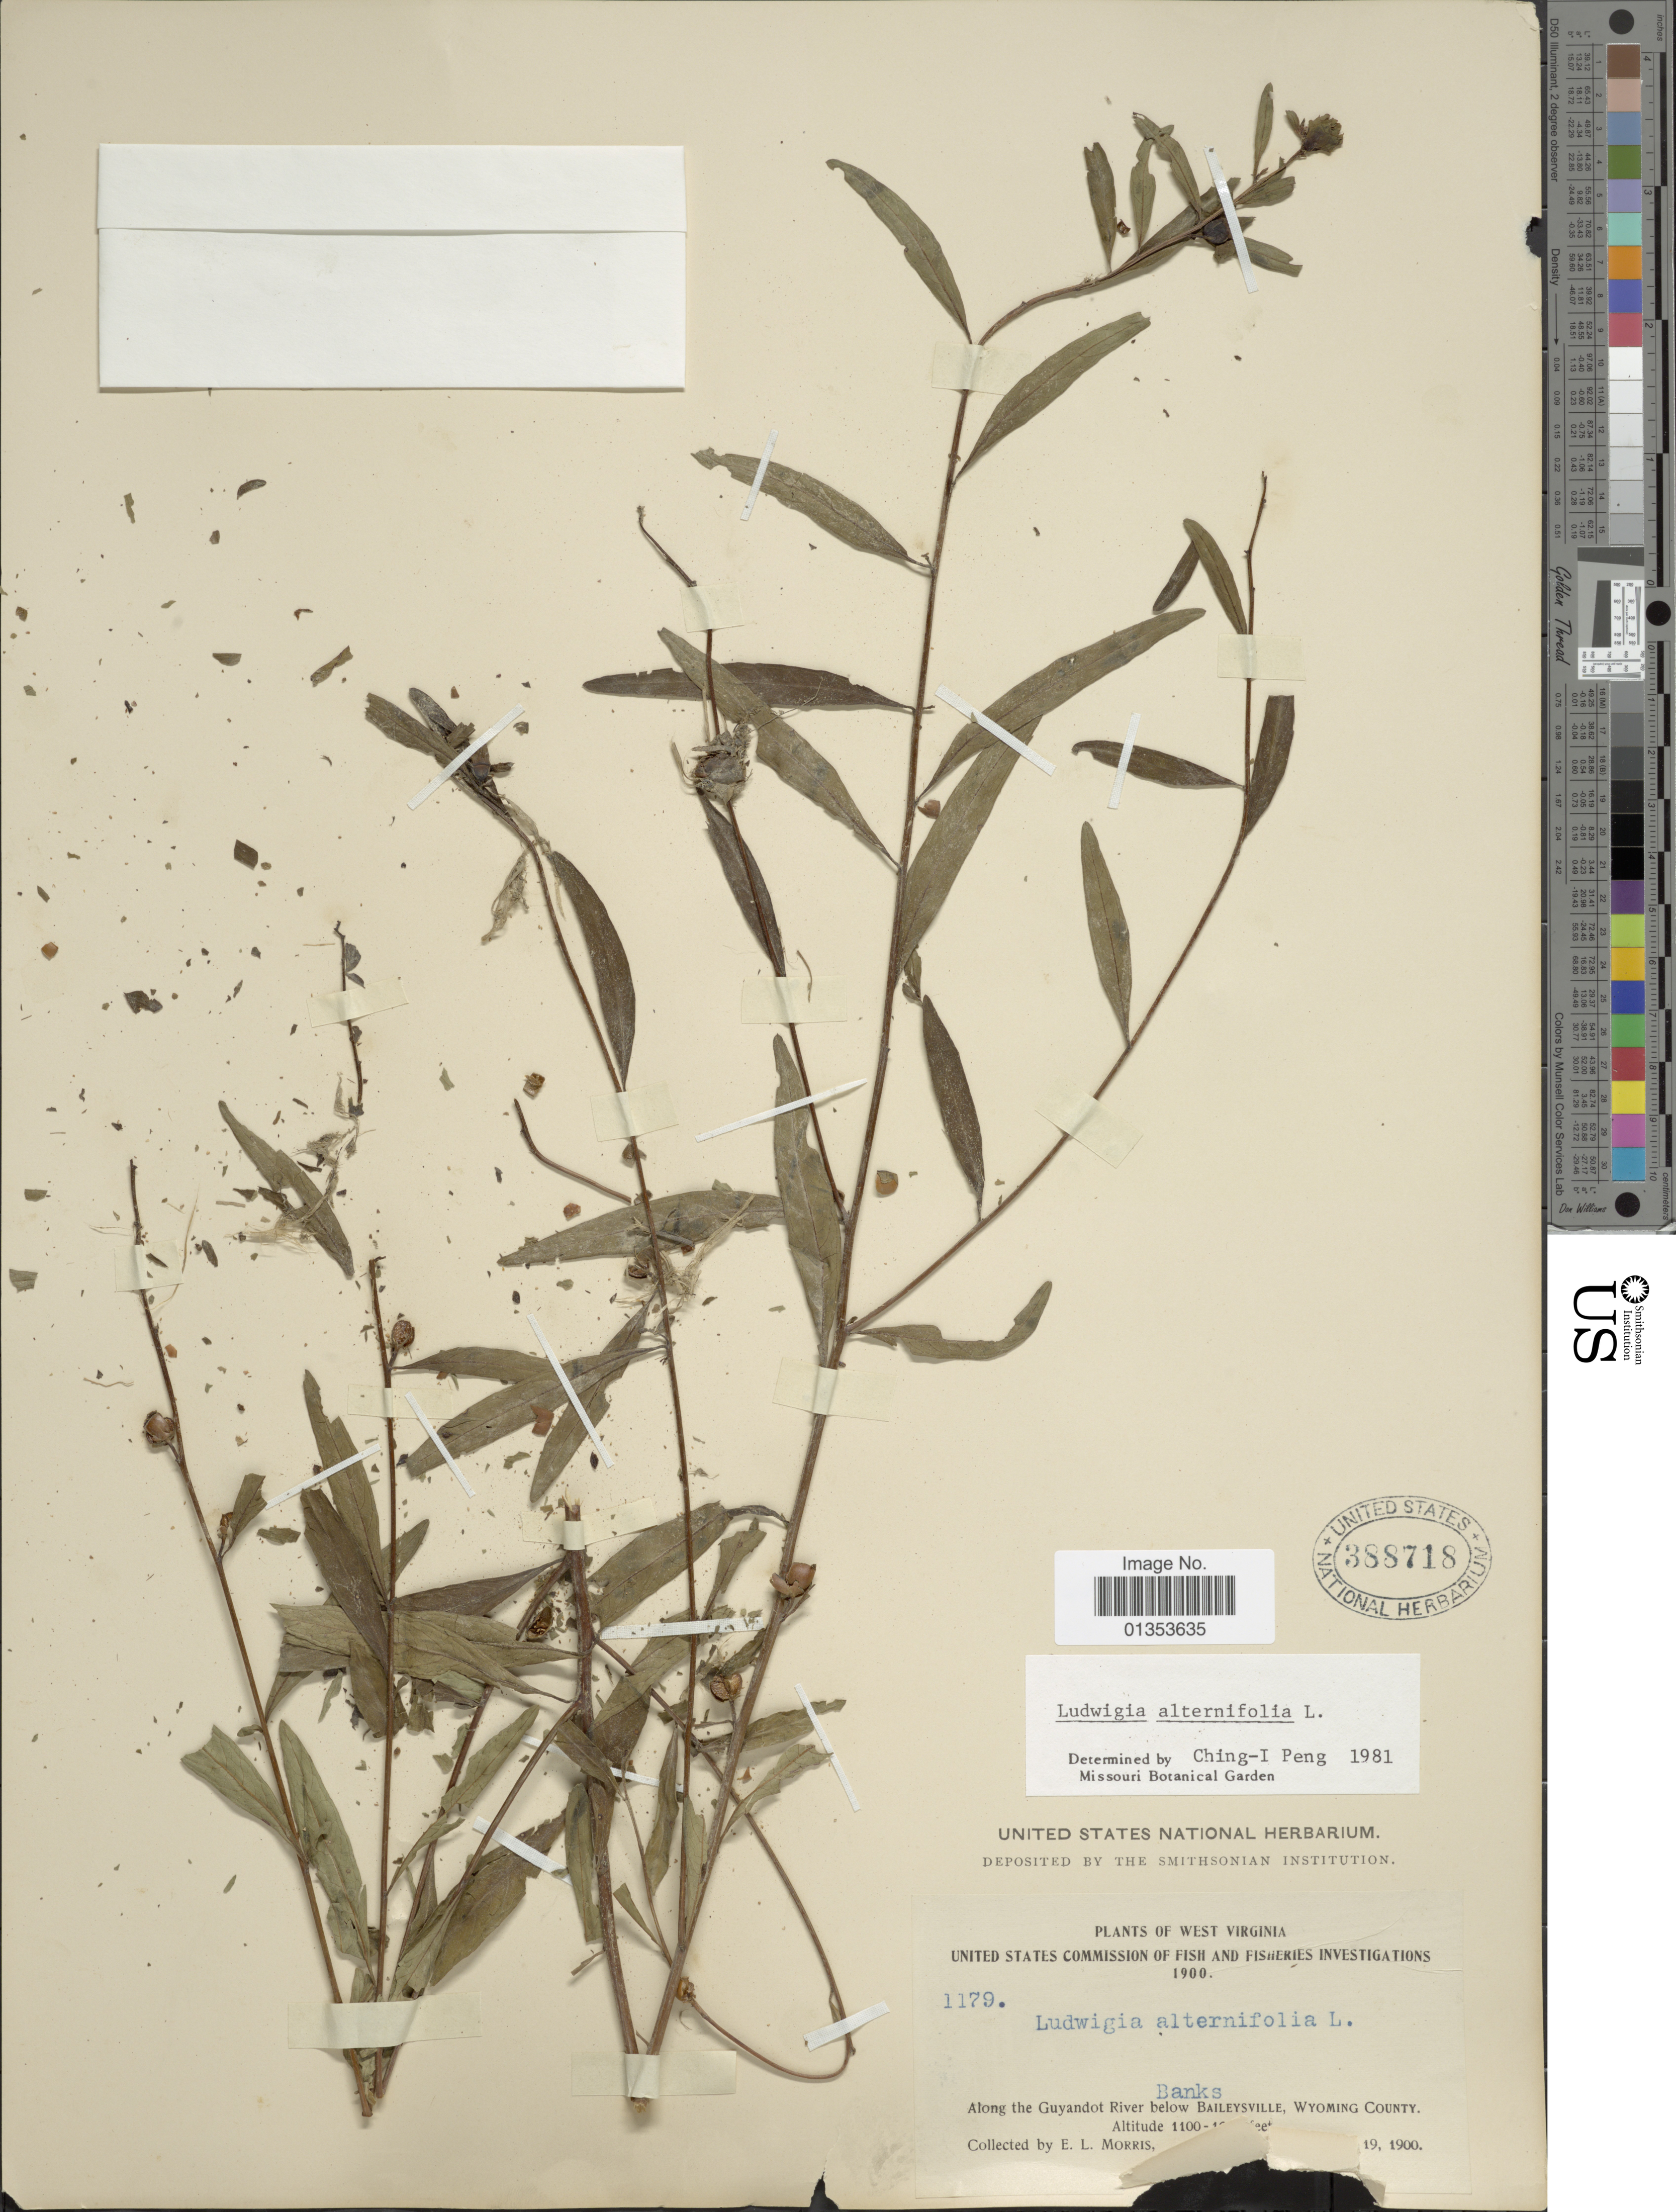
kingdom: Plantae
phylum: Tracheophyta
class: Magnoliopsida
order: Myrtales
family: Onagraceae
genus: Ludwigia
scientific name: Ludwigia alternifolia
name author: L.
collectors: E. Morris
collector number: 1179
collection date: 1900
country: United States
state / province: Wyoming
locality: Along the Guyandot River below Baileysville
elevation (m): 335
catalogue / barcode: US 388718